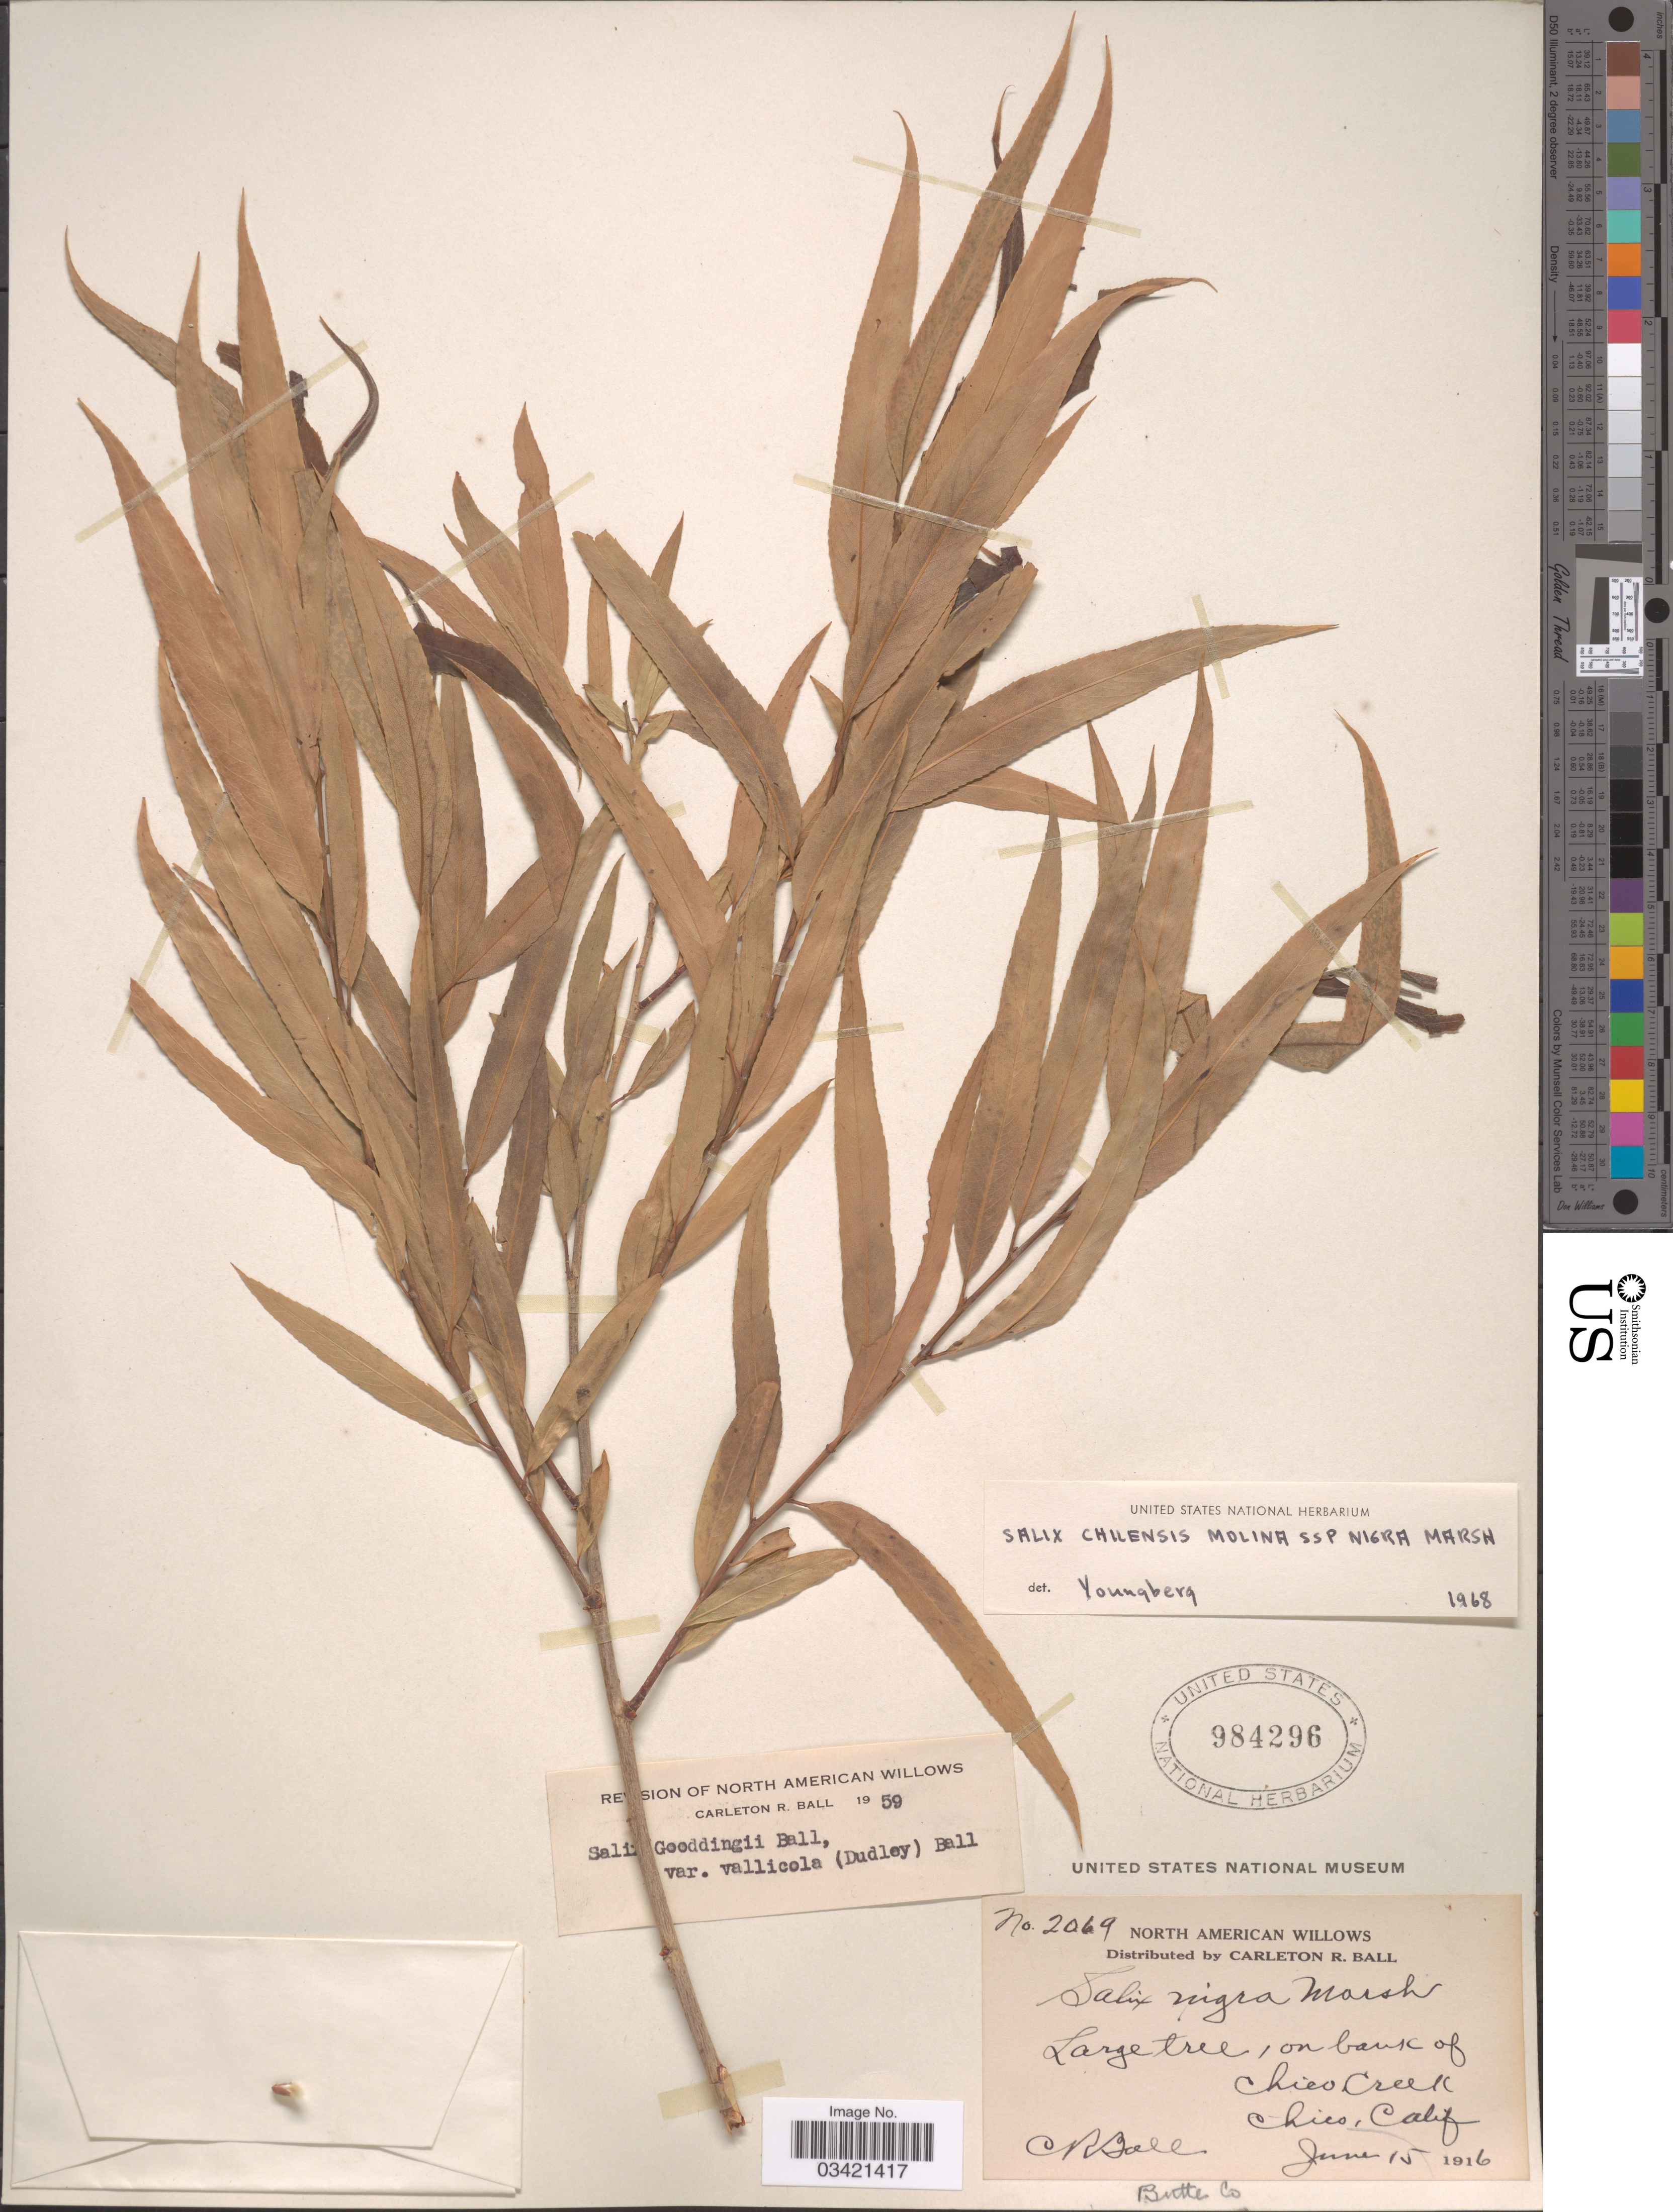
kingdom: Plantae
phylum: Tracheophyta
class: Magnoliopsida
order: Malpighiales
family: Salicaceae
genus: Salix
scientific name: Salix gooddingii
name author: C.R. Ball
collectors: C. R. Ball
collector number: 2069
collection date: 1916-06-15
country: United States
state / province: California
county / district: Butte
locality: On bank of Chico Creek, Chico. Butte County.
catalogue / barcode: US 984296